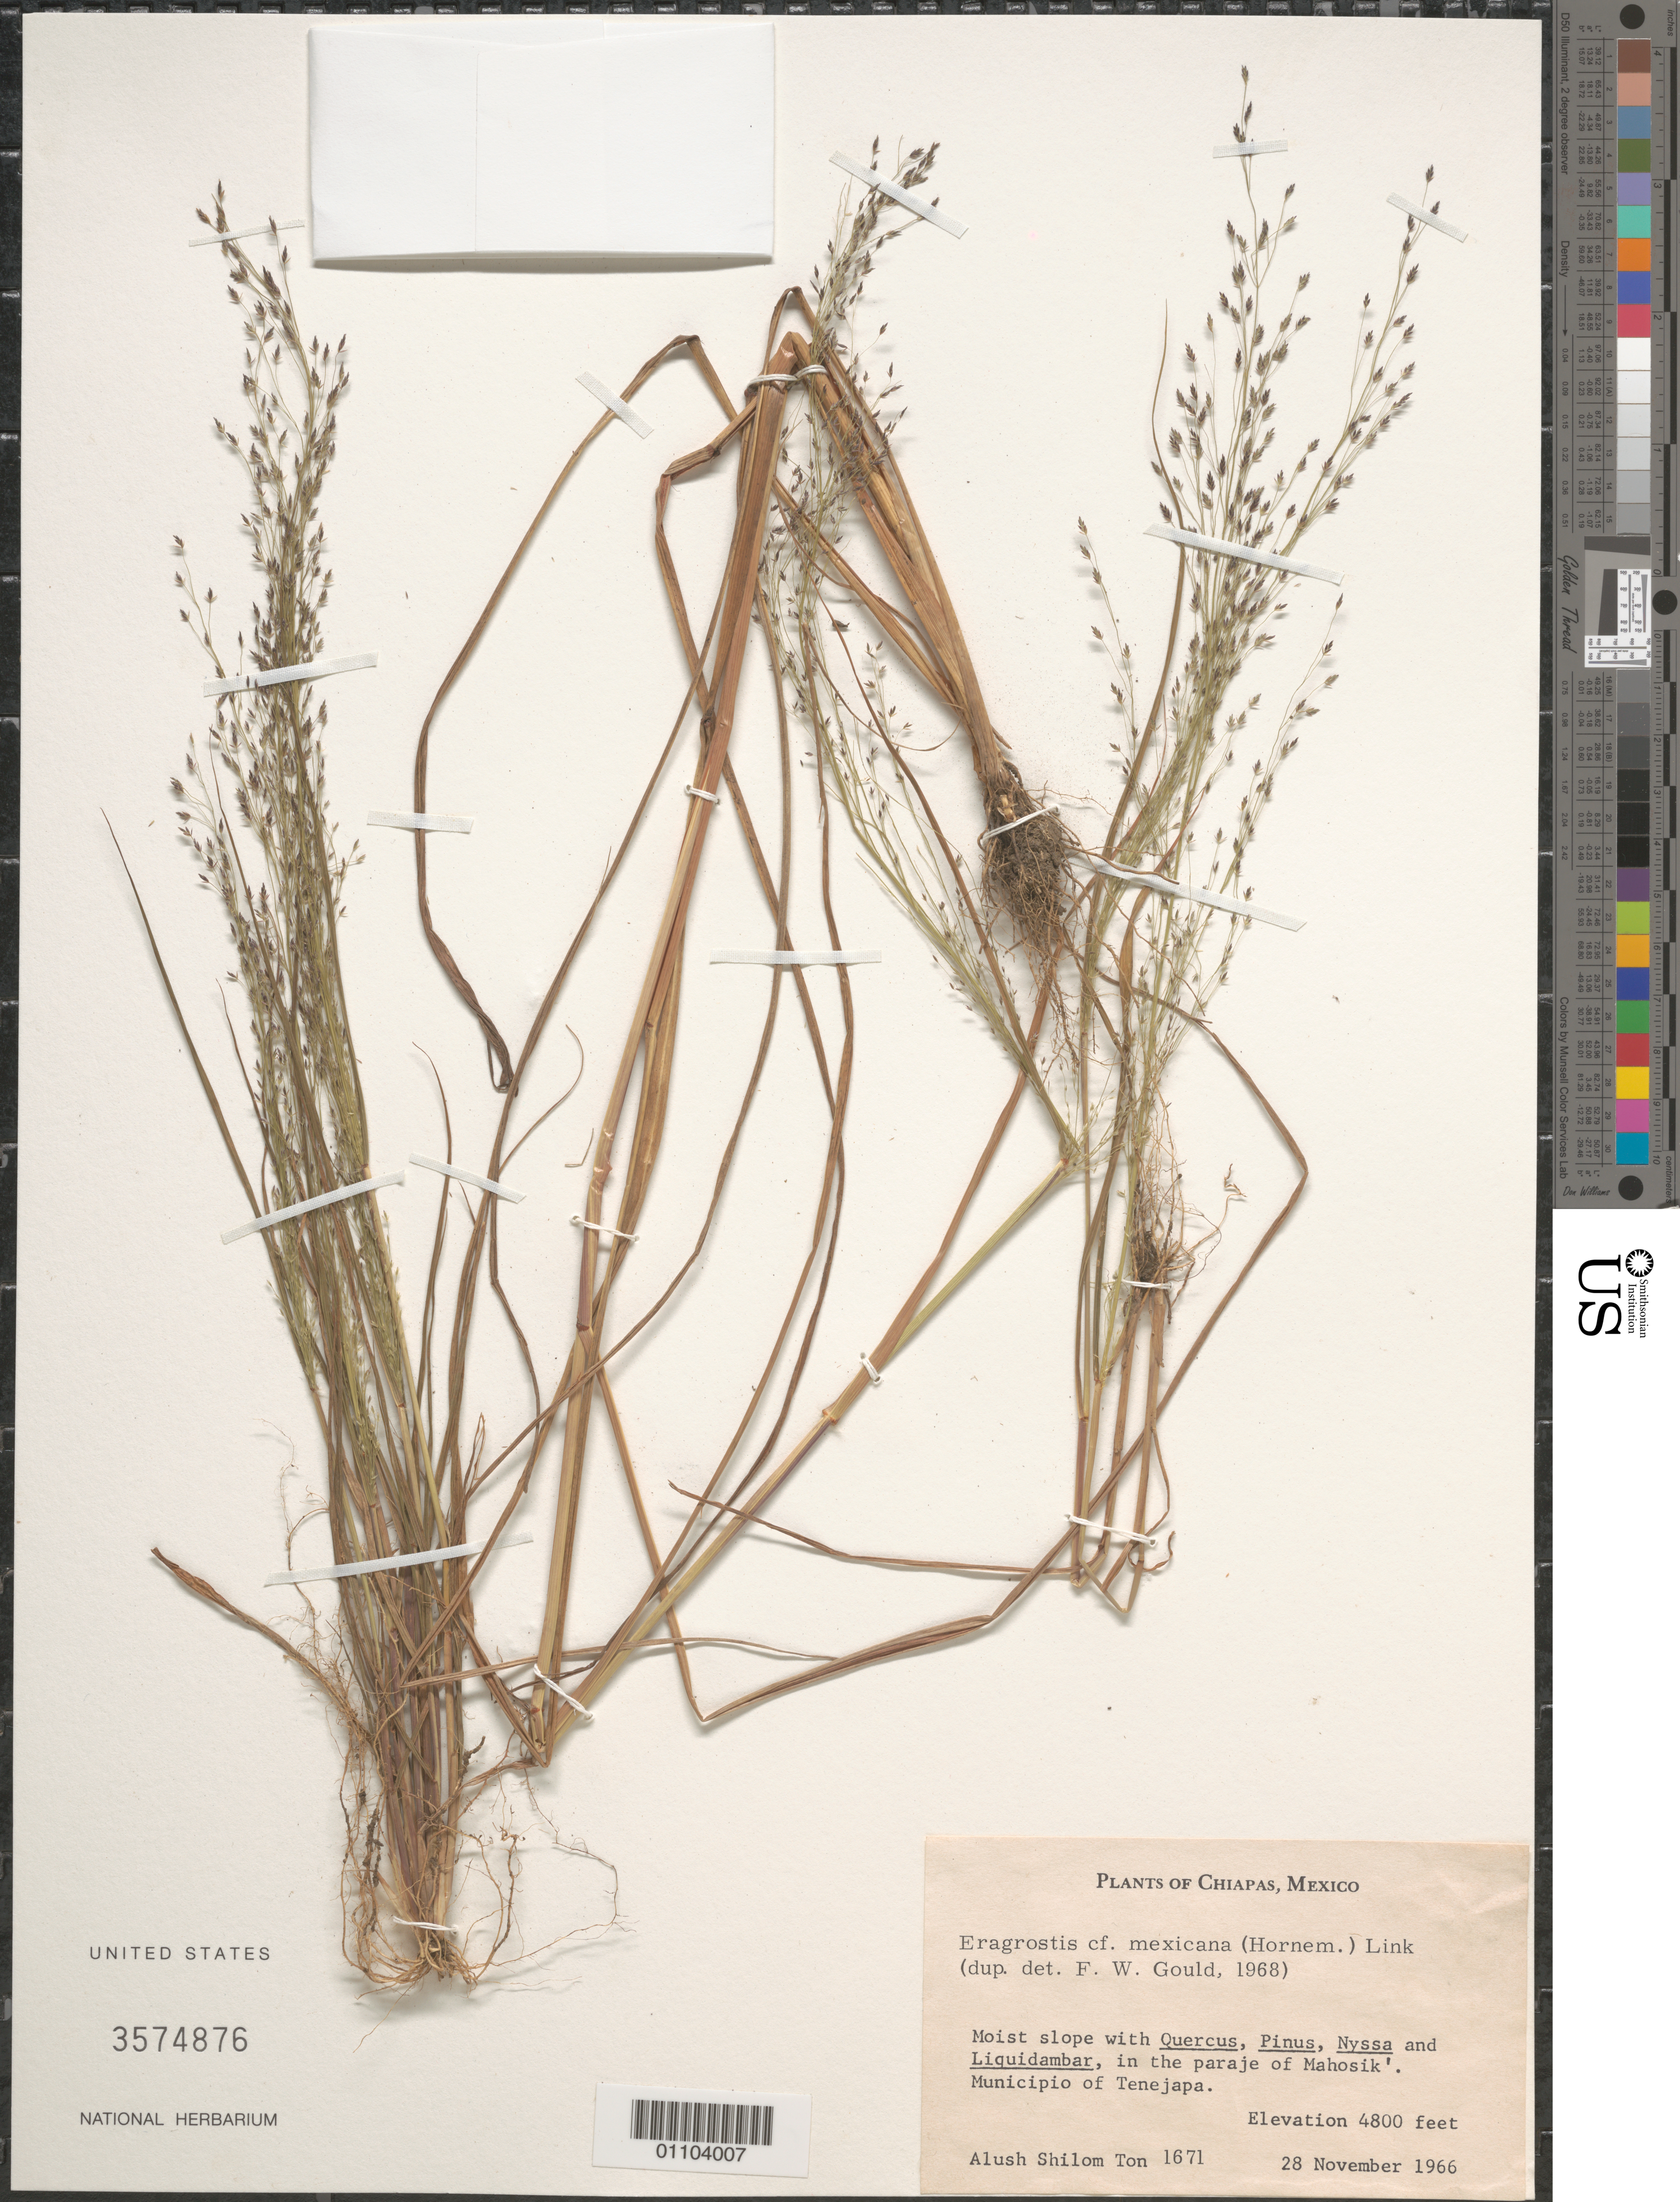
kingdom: Plantae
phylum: Tracheophyta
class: Liliopsida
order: Poales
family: Poaceae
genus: Eragrostis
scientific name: Eragrostis mexicana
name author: (Hornem.) Link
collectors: A. S. Ton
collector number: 1671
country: Mexico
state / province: Chiapas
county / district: Tenejapa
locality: In the paraje of Mahosik'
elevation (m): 1463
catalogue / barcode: US 3574876